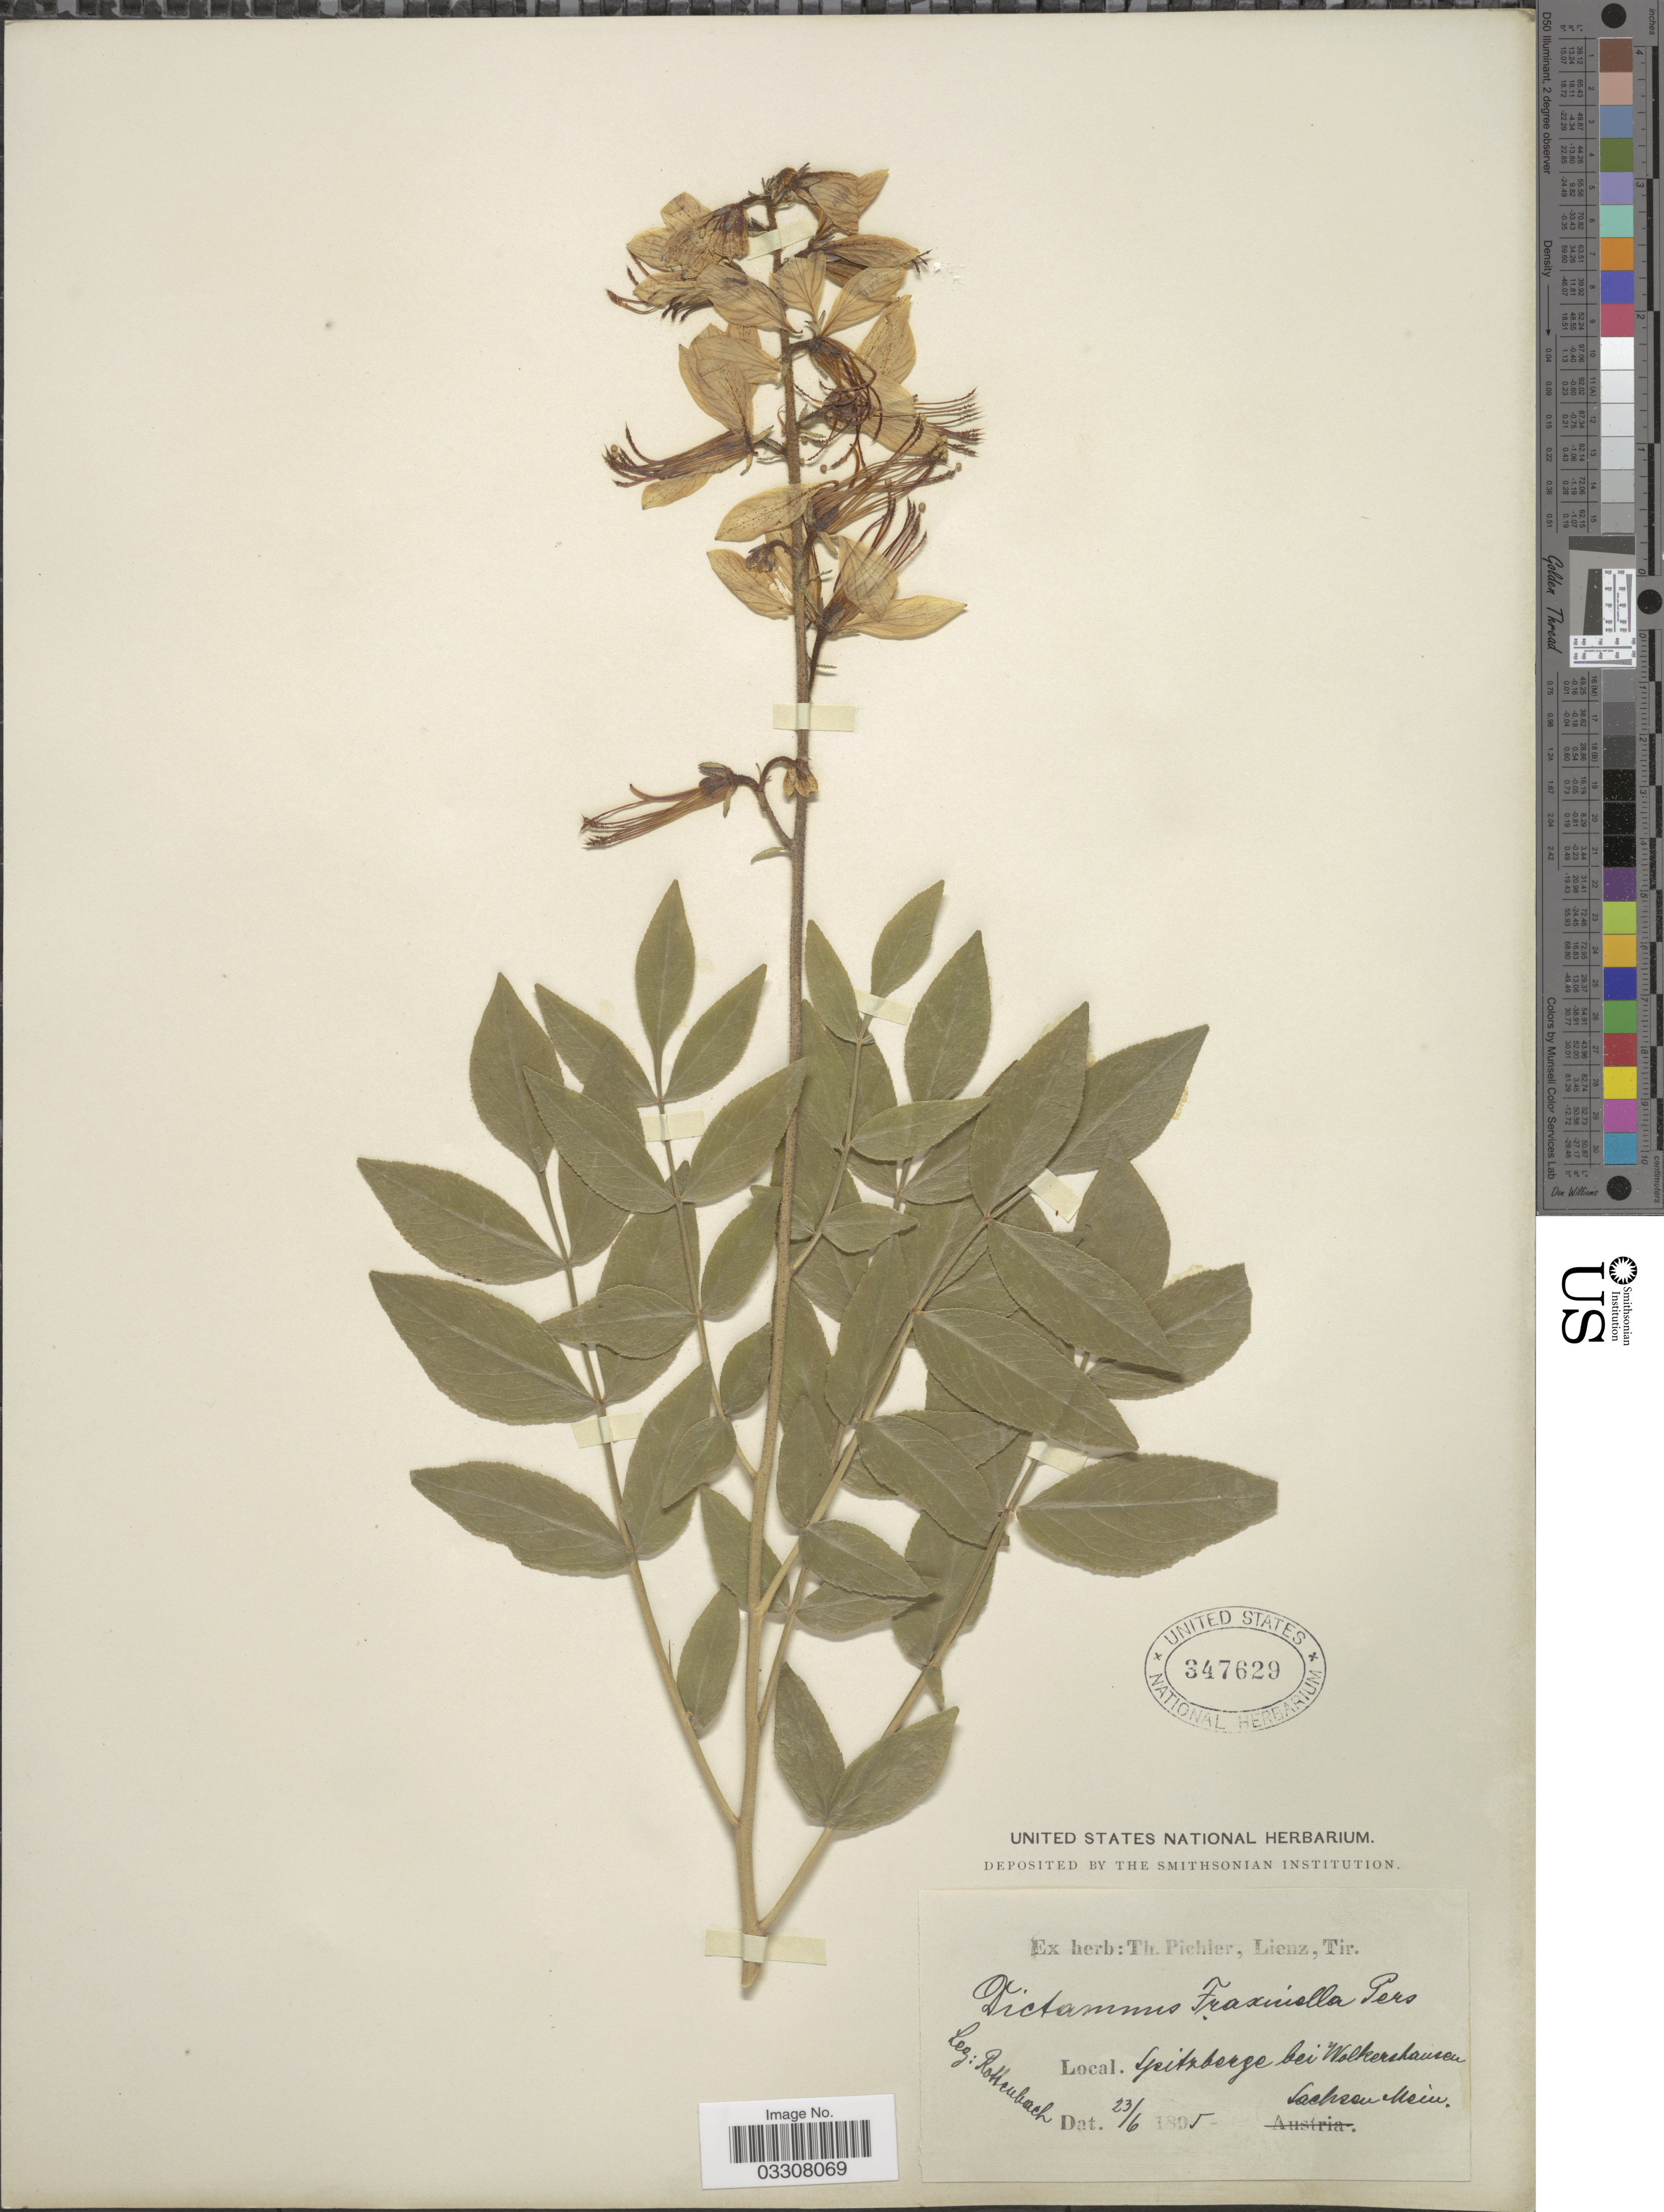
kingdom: Plantae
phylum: Tracheophyta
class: Magnoliopsida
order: Sapindales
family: Rutaceae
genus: Dictamnus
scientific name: Dictamnus fraxinella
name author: Pers.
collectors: Rottenbach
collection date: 1895-06-23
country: Germany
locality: Spitzberge bei Wolkershausen. Sachsen Msin. [interpreted]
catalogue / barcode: US 347629